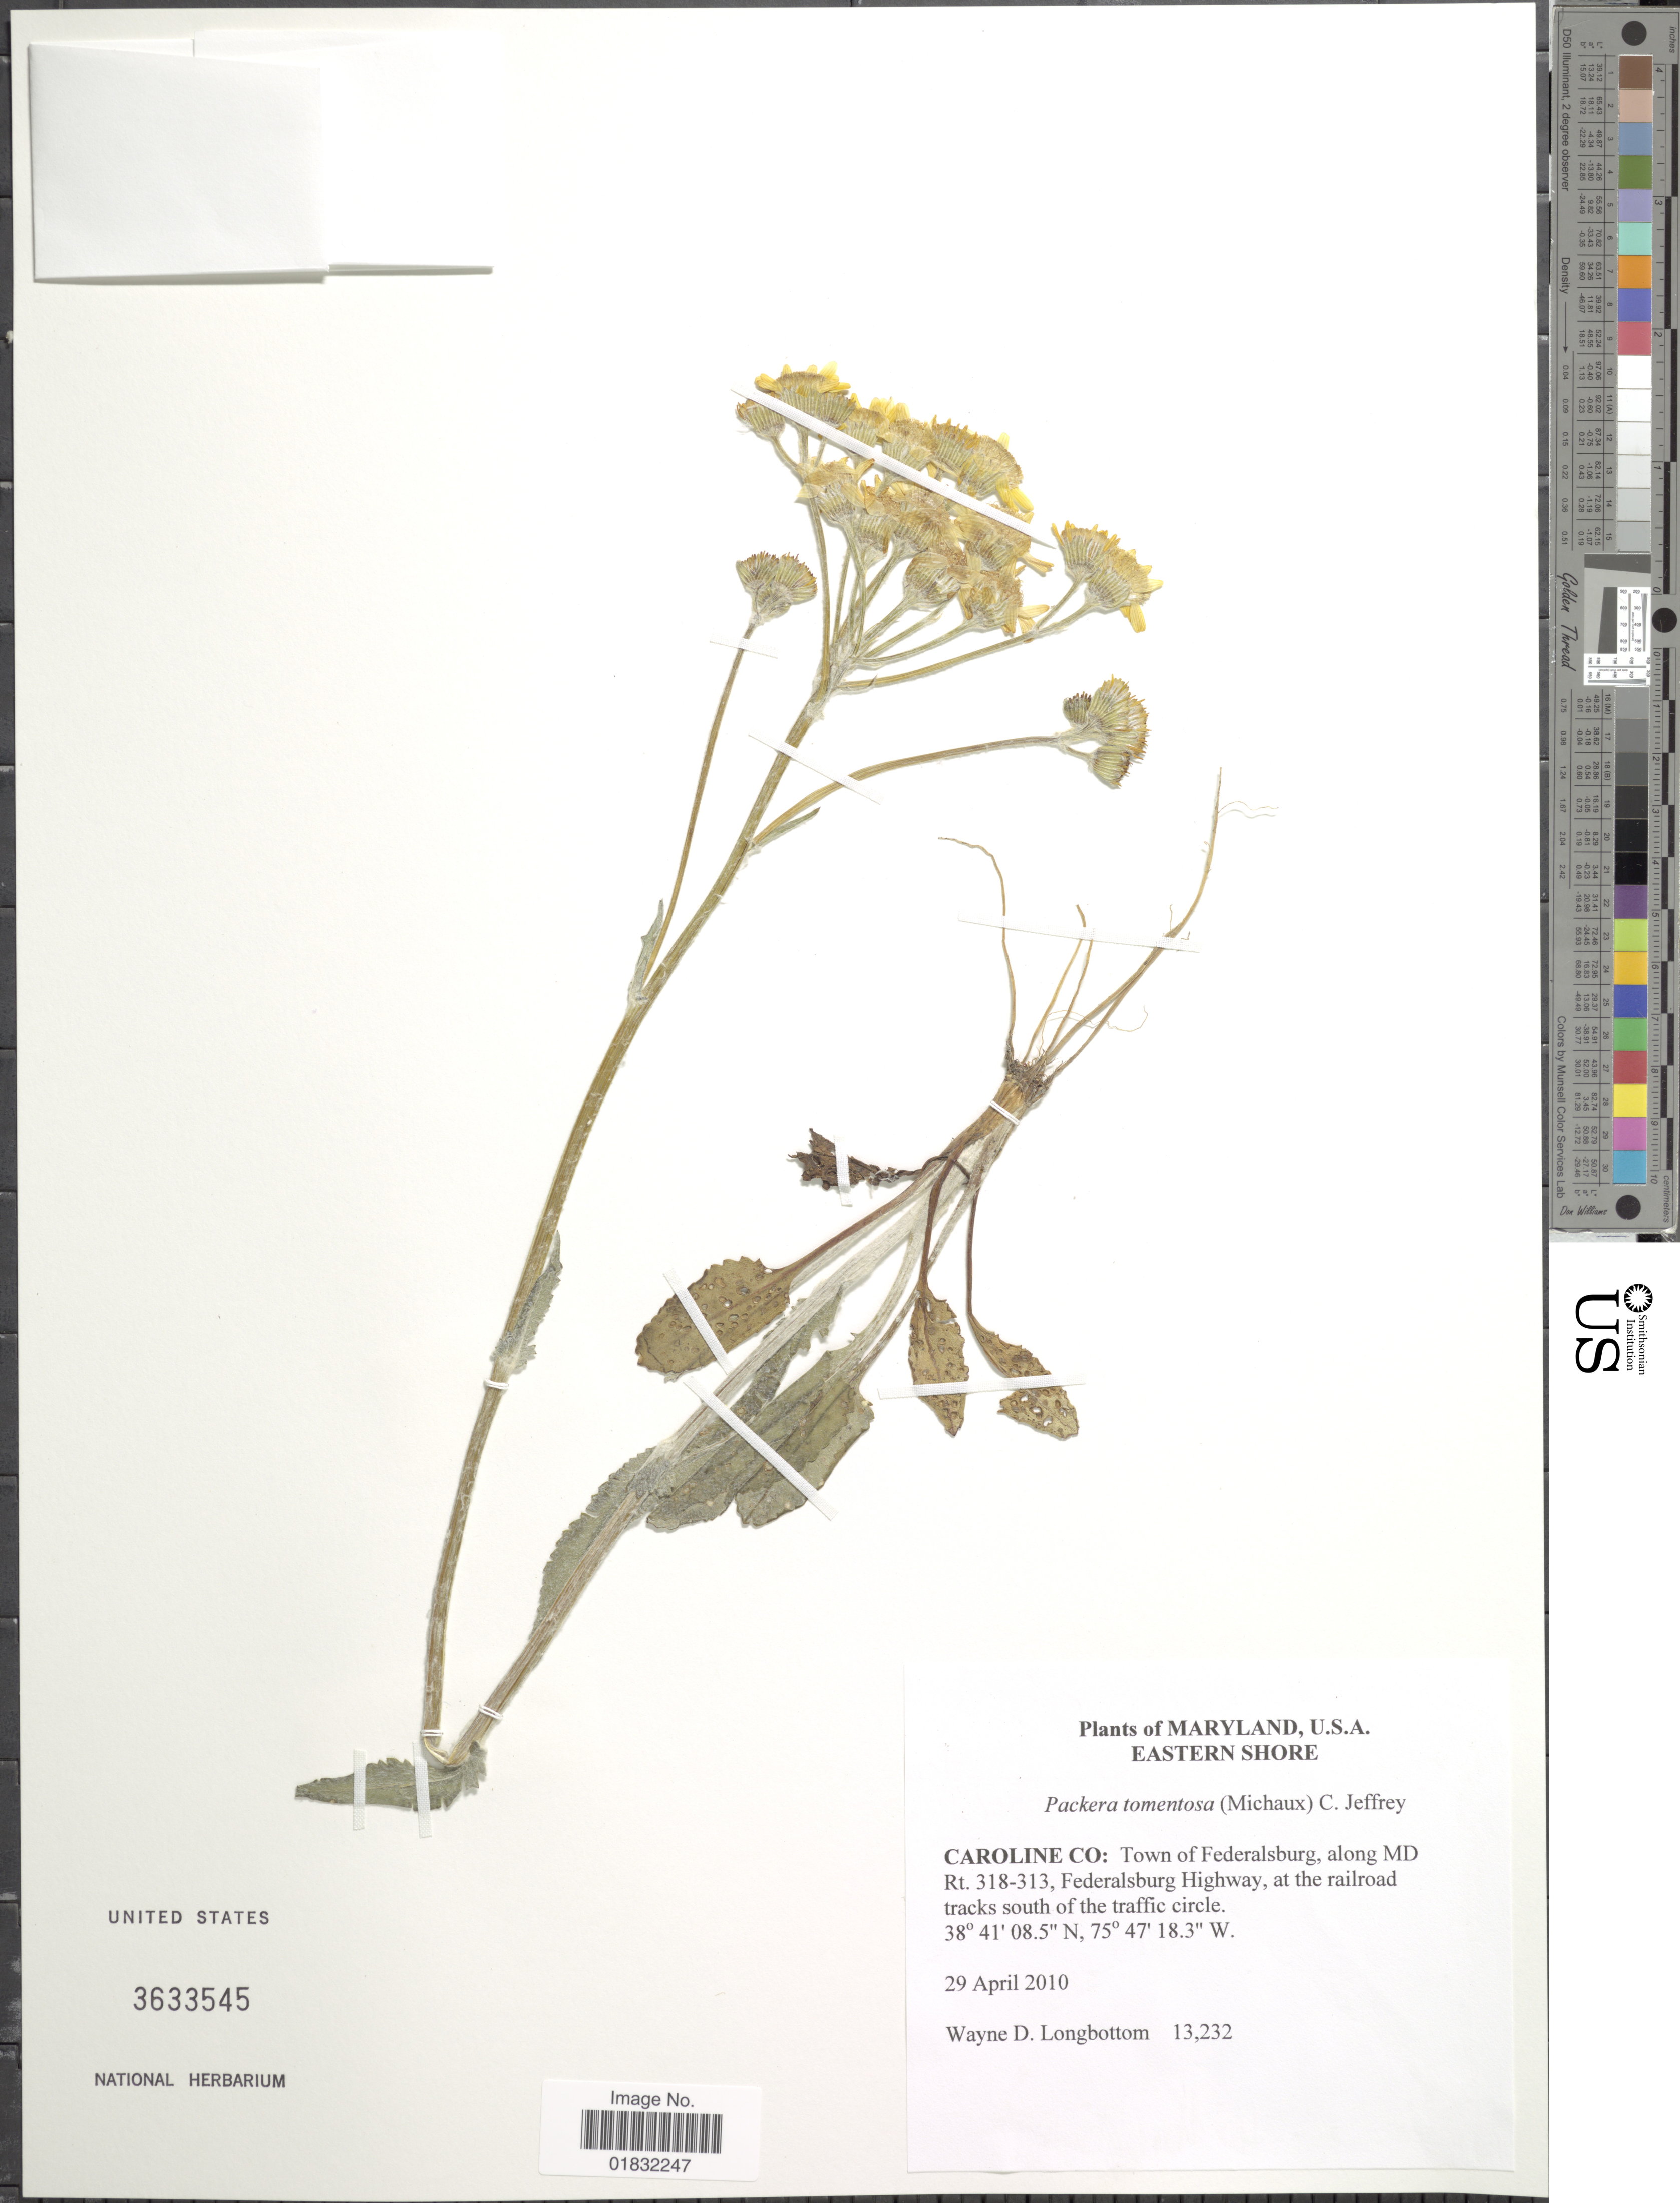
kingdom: Plantae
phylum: Tracheophyta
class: Magnoliopsida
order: Asterales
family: Asteraceae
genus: Packera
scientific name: Packera dubia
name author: (Spreng.) Trock & Mabb.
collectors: W. D. Longbottom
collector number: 13232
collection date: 2010-04-29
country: United States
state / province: Maryland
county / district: Caroline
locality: Eastern Shore, caroline Co: Town of Federalsburg, along MD Rt. 318-313, Federalsburg Highway, at the railroad tracks south of traffic circle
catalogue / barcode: US 3633545